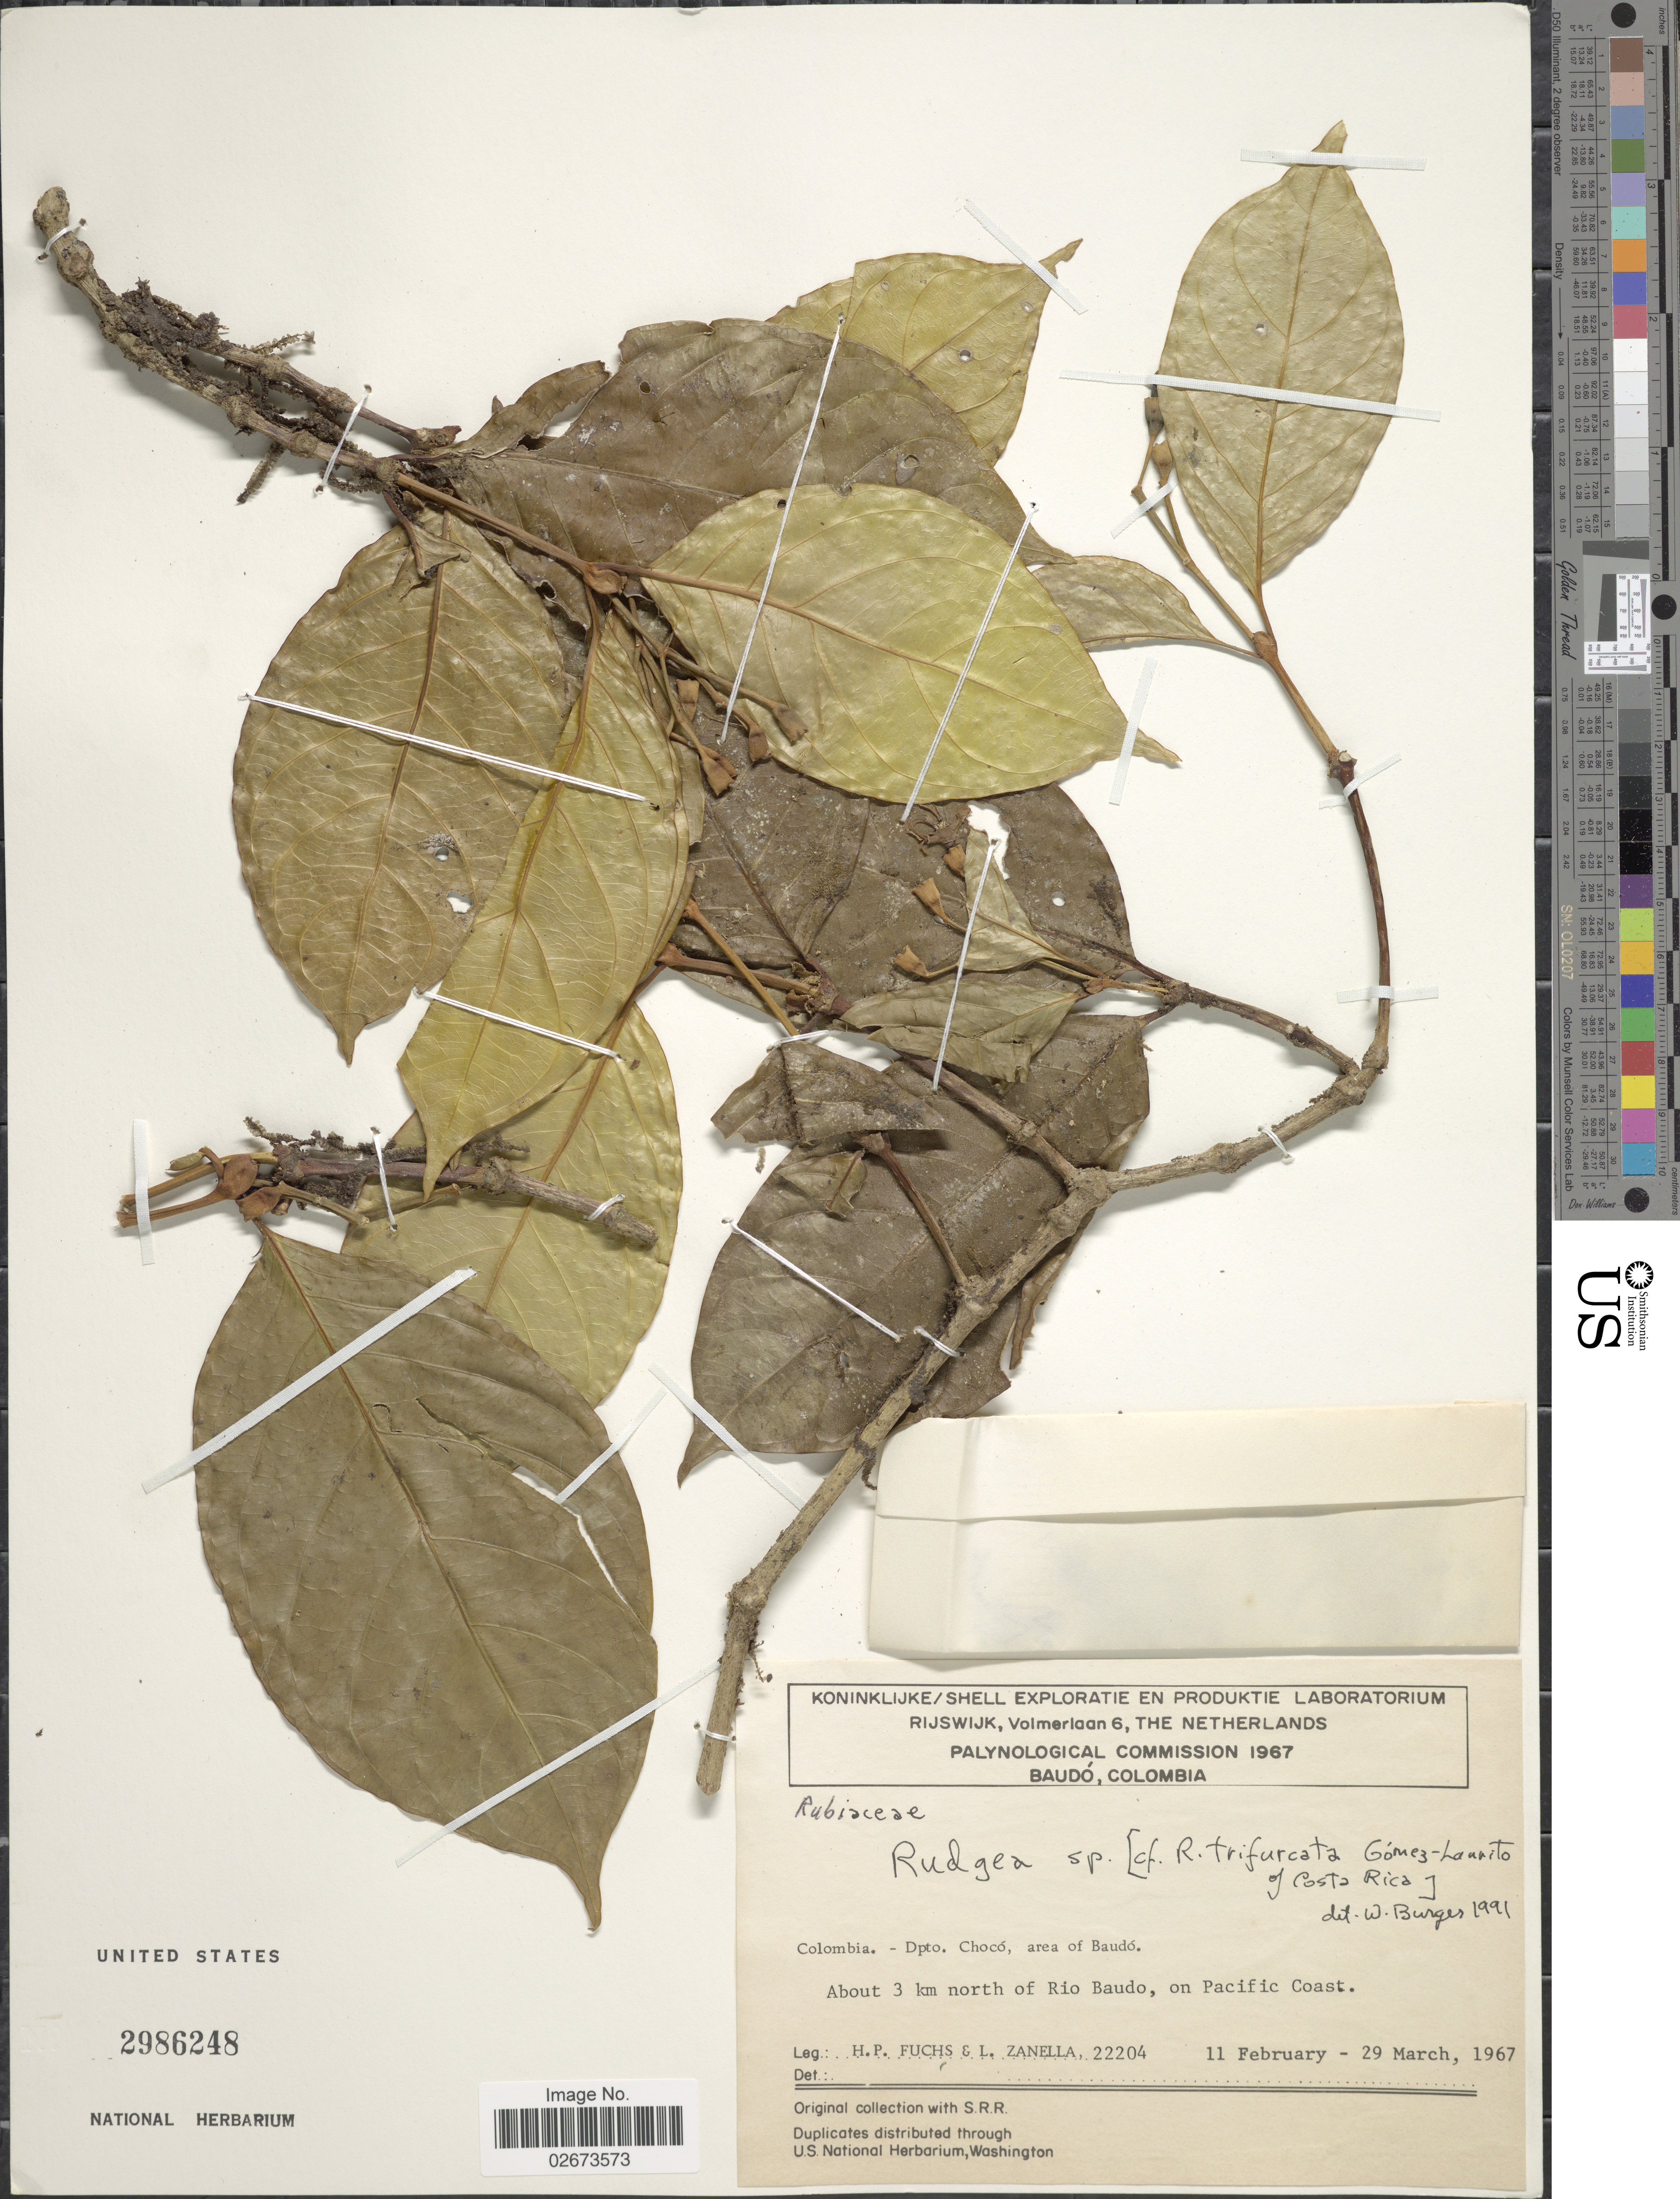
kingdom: Plantae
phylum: Tracheophyta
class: Magnoliopsida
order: Gentianales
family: Rubiaceae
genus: Rudgea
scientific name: Rudgea sp.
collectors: H. P. Fuchs & L. Zanella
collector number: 22204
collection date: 1967-02-11/1967-03-29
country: Colombia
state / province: Chocó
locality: Colombia, Dpto. Choco, area of Baudo, about 3 km north of Rio Baudo, on Pacific Coast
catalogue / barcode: US 2986248